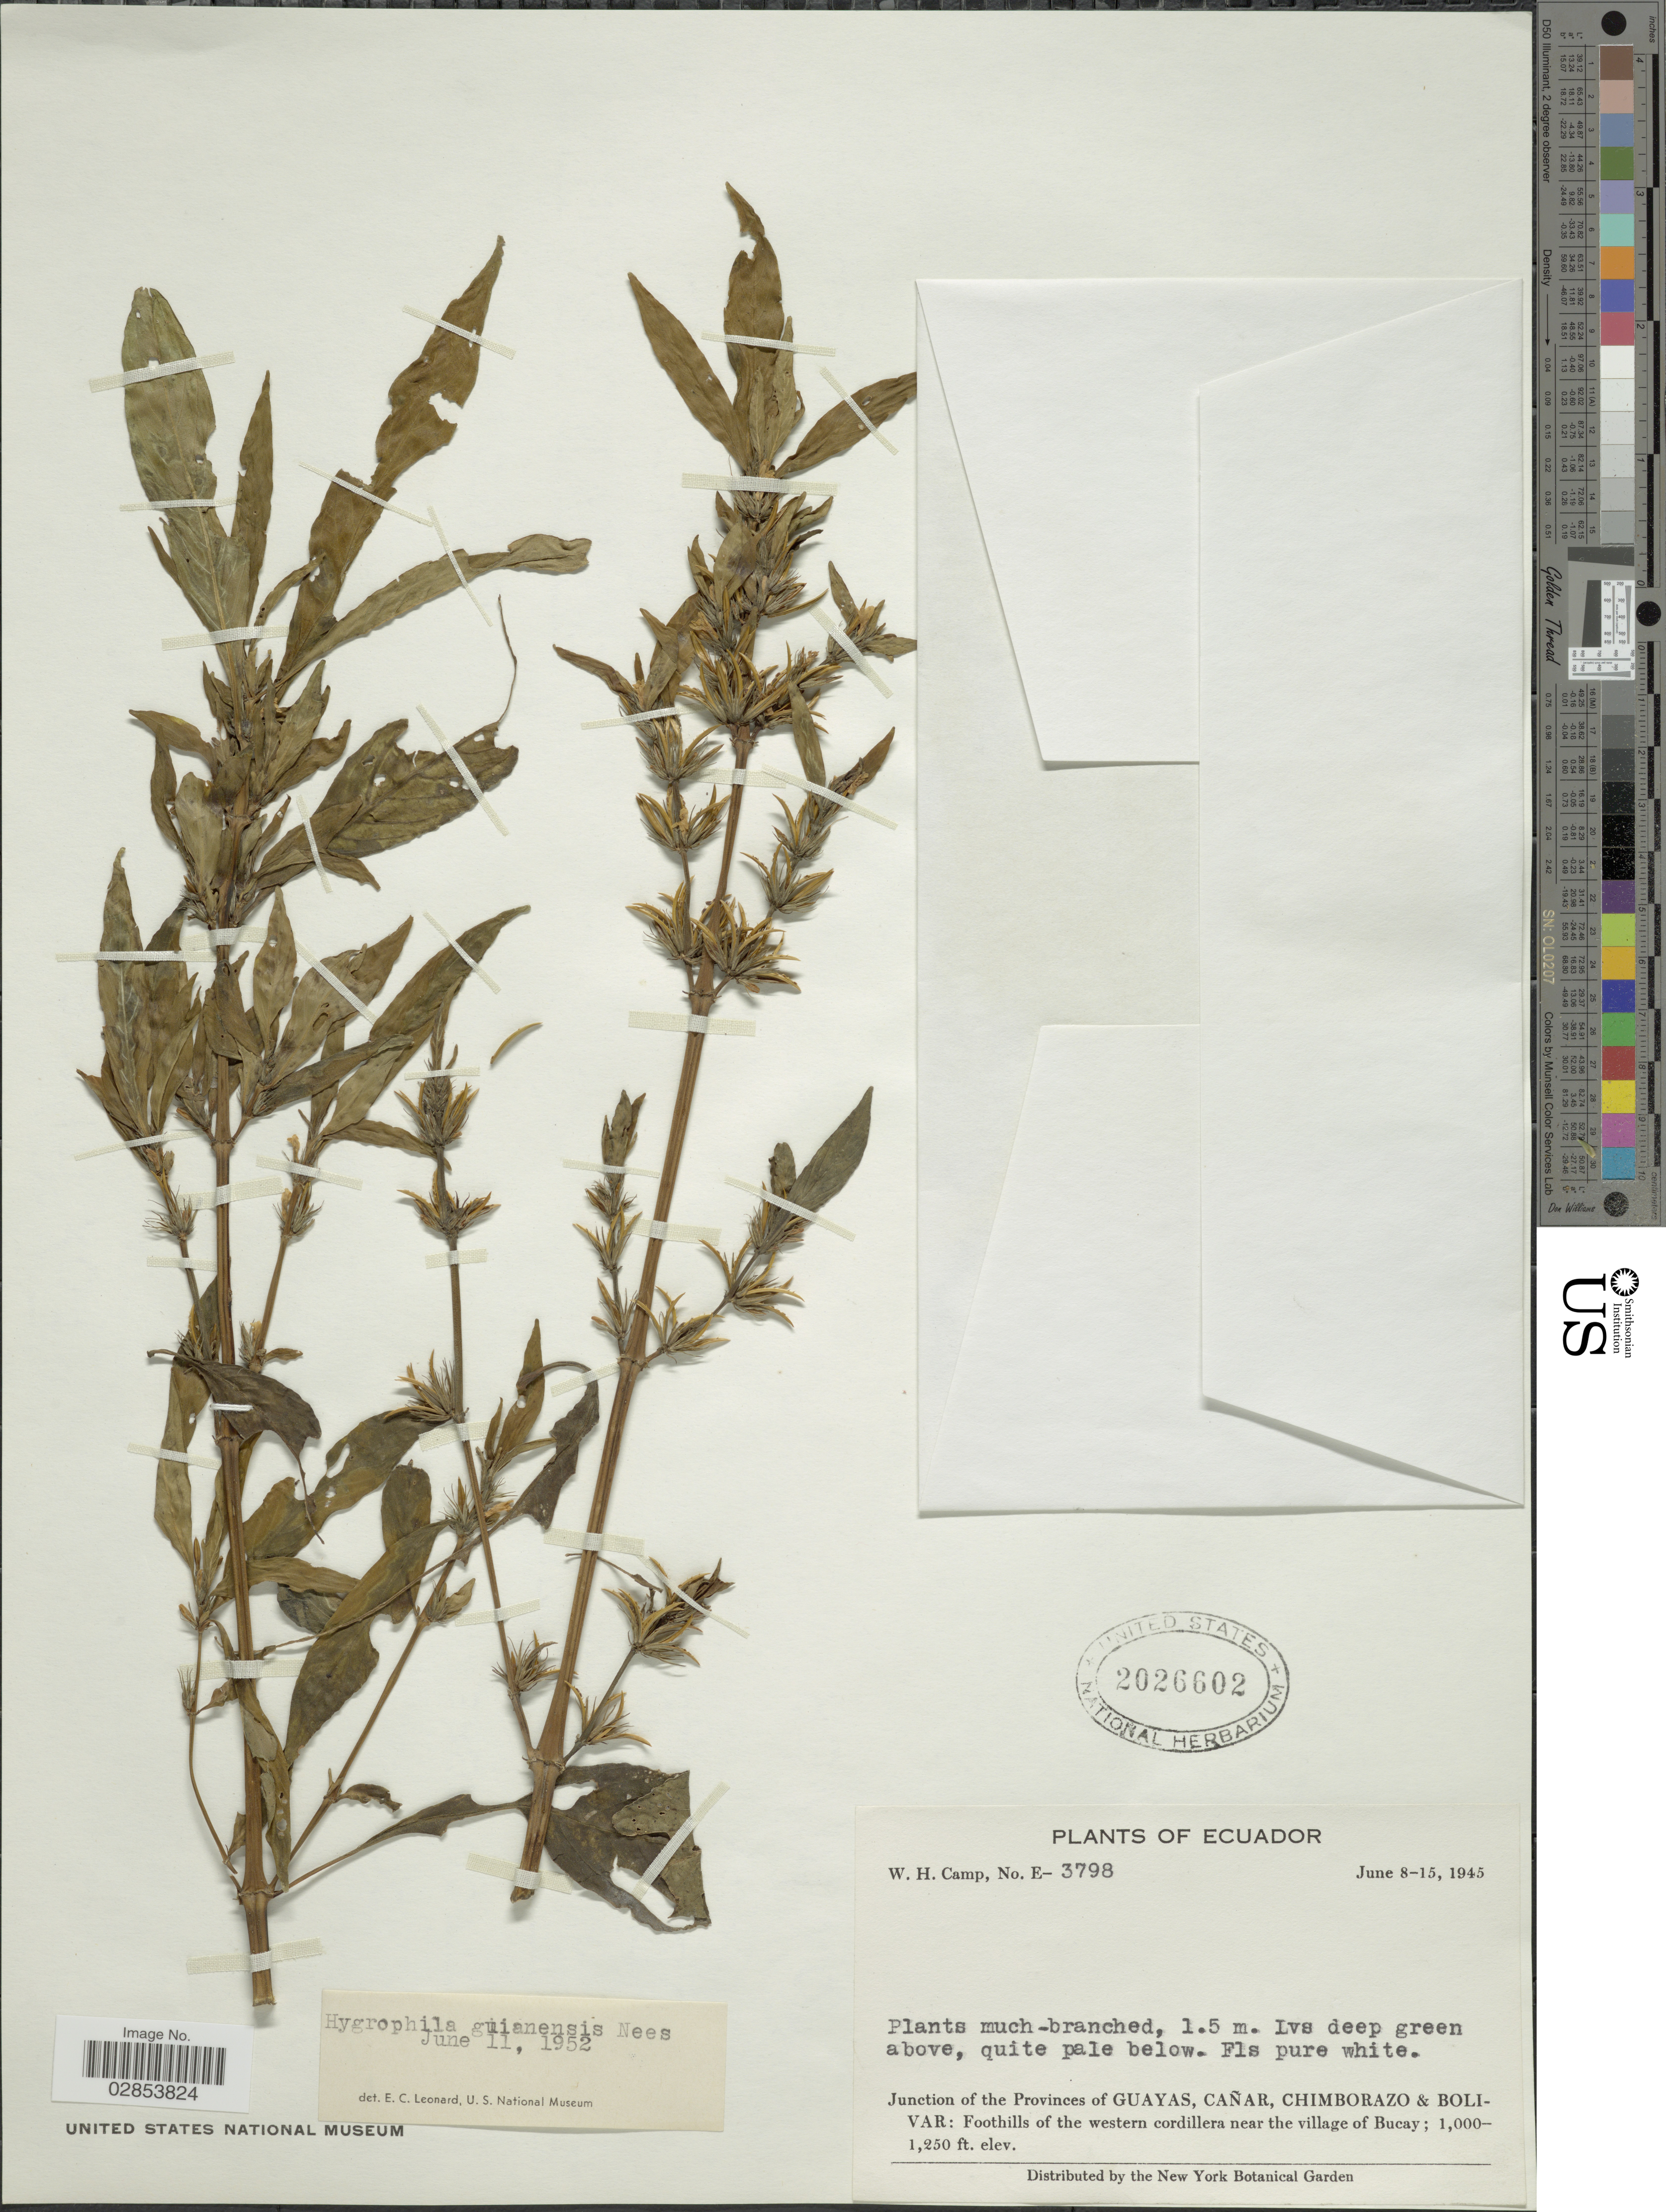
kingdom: Plantae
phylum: Tracheophyta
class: Magnoliopsida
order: Lamiales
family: Acanthaceae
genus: Hygrophila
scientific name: Hygrophila costata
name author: Nees & T. Nees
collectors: W. H. Camp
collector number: E-3798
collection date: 1945-06-08/1945-06-15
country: Ecuador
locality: Junction of the Provinces of Guayas, Cañar, Chimborazo & Bolivar: Foothills of the western cordillera near the village of Bucay.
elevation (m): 305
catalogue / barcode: US 2026602